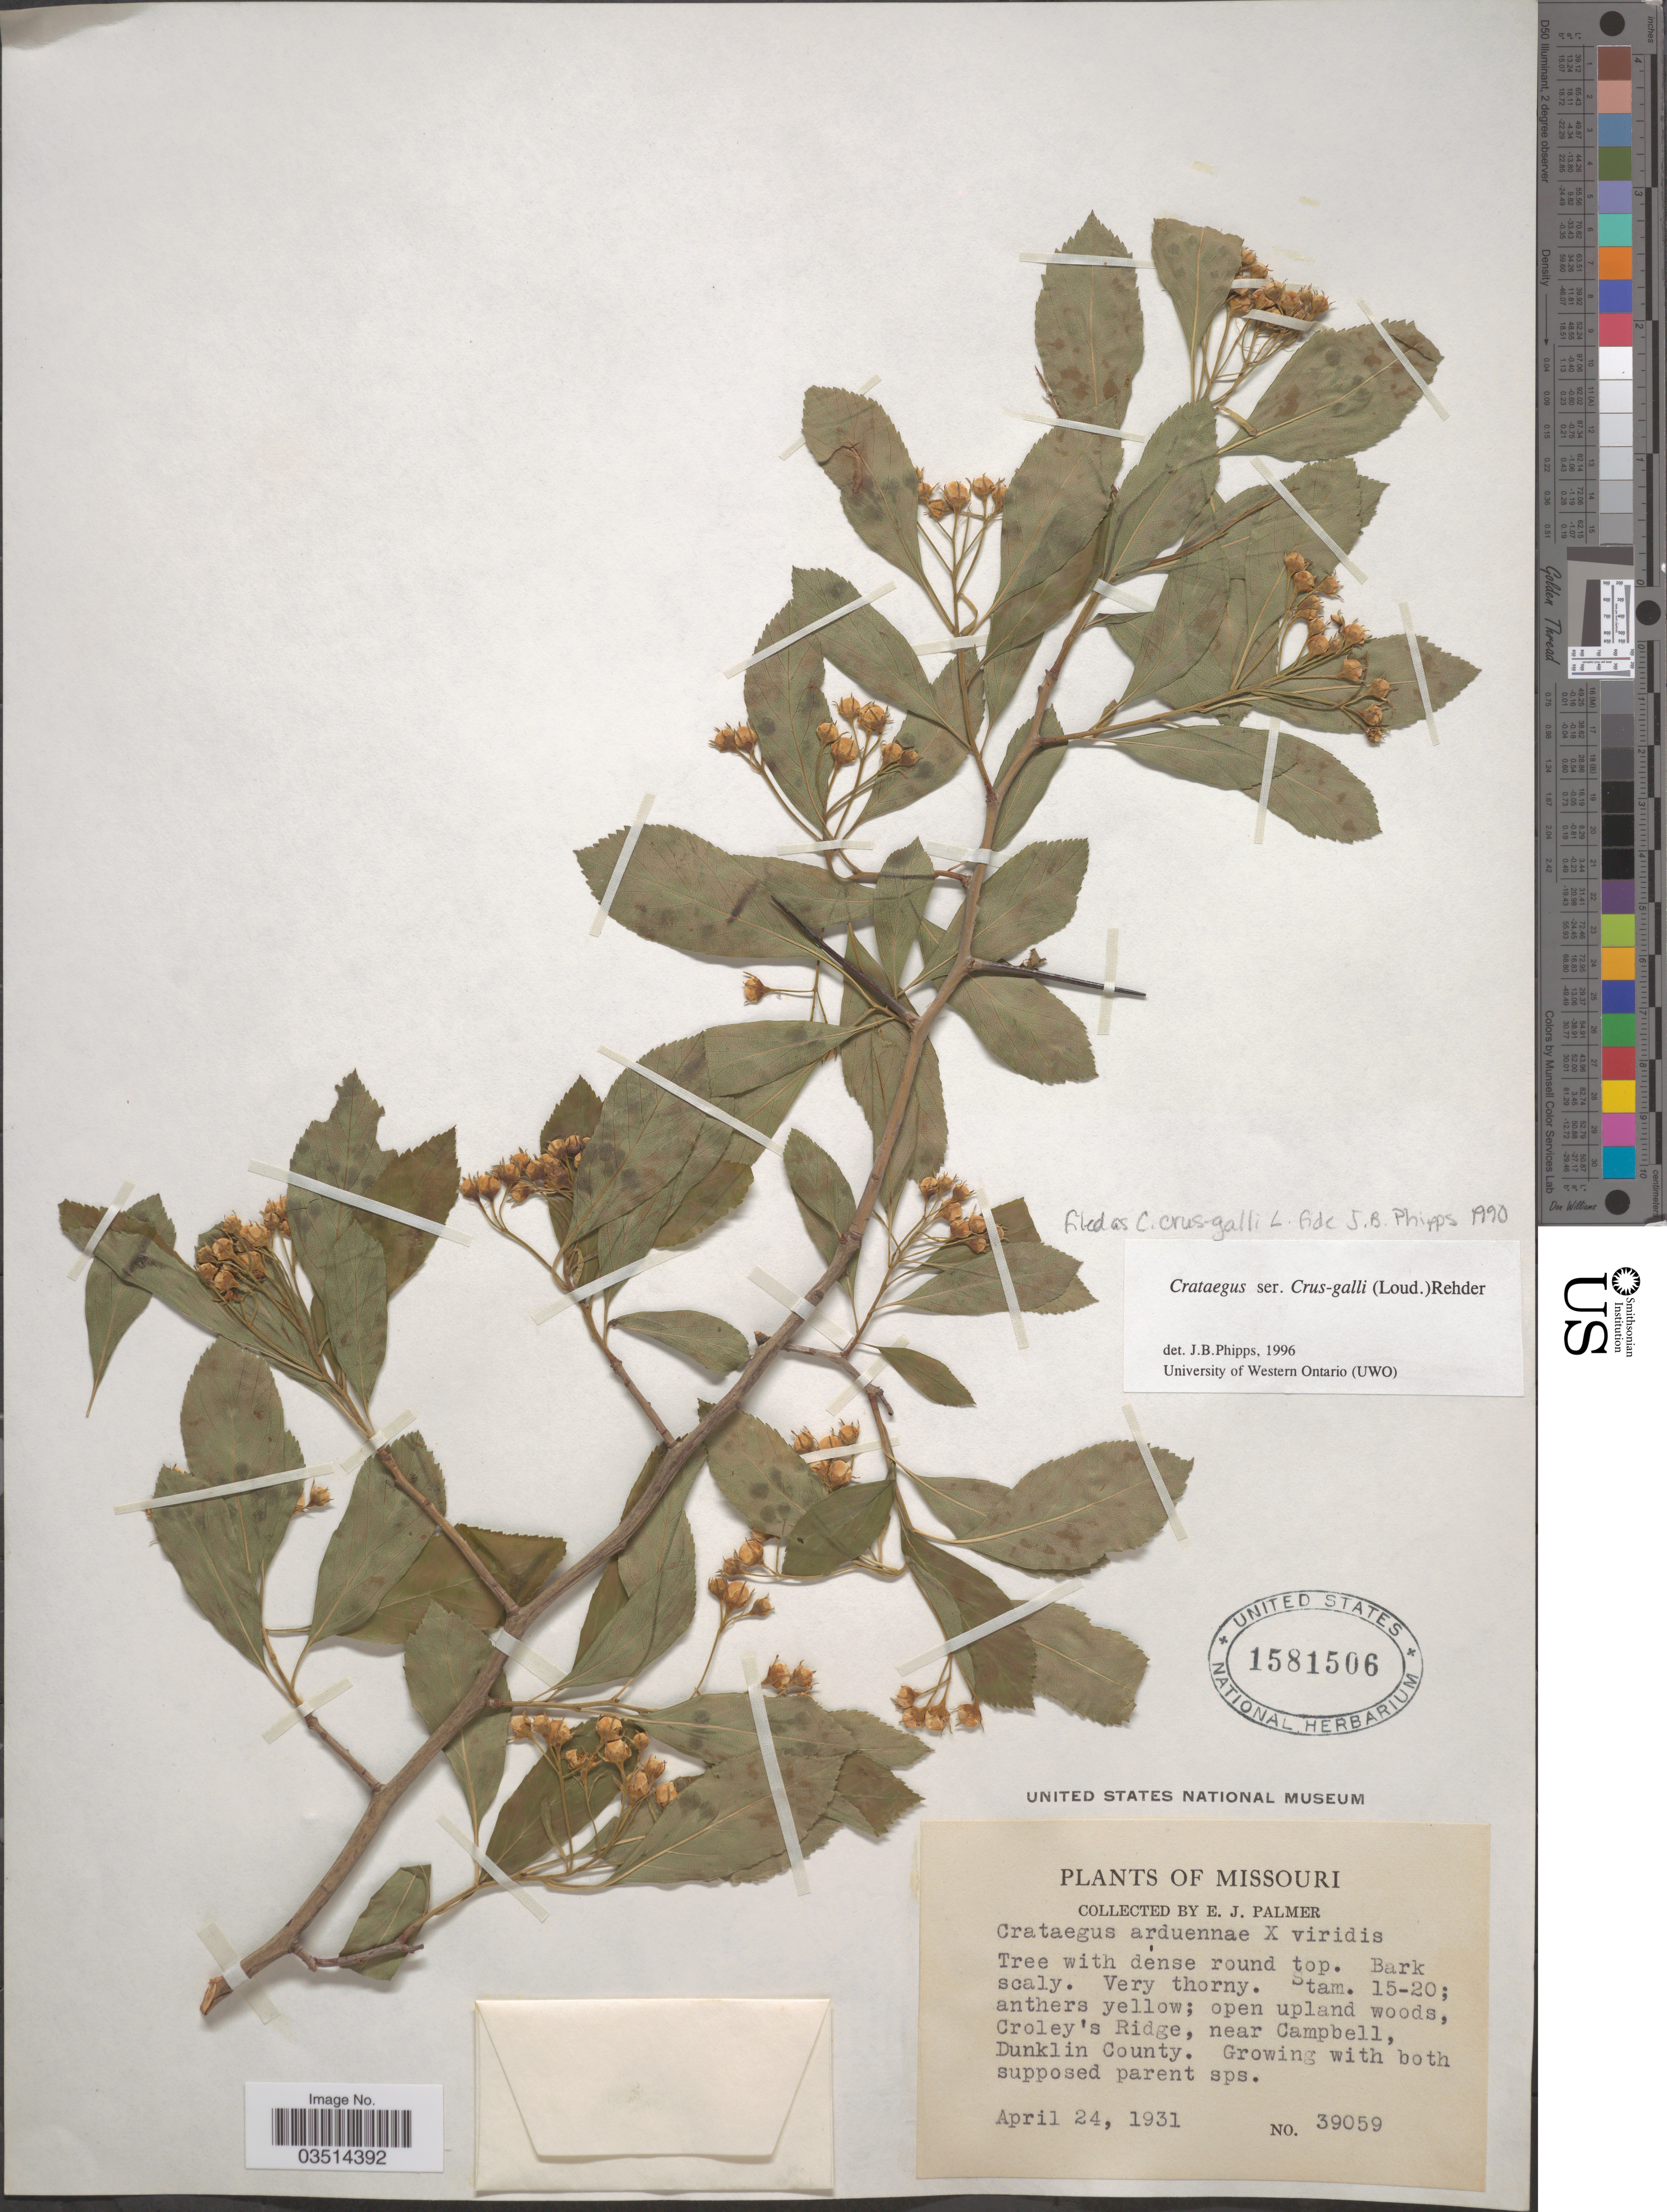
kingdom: Plantae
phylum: Tracheophyta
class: Magnoliopsida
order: Rosales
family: Rosaceae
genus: Crataegus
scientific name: Crataegus crus-galli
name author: L.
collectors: E. J. Palmer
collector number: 39059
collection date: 1931-04-24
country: United States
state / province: Missouri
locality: Croley's ridge, near Campbell, Dunklin County.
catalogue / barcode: US 1581506